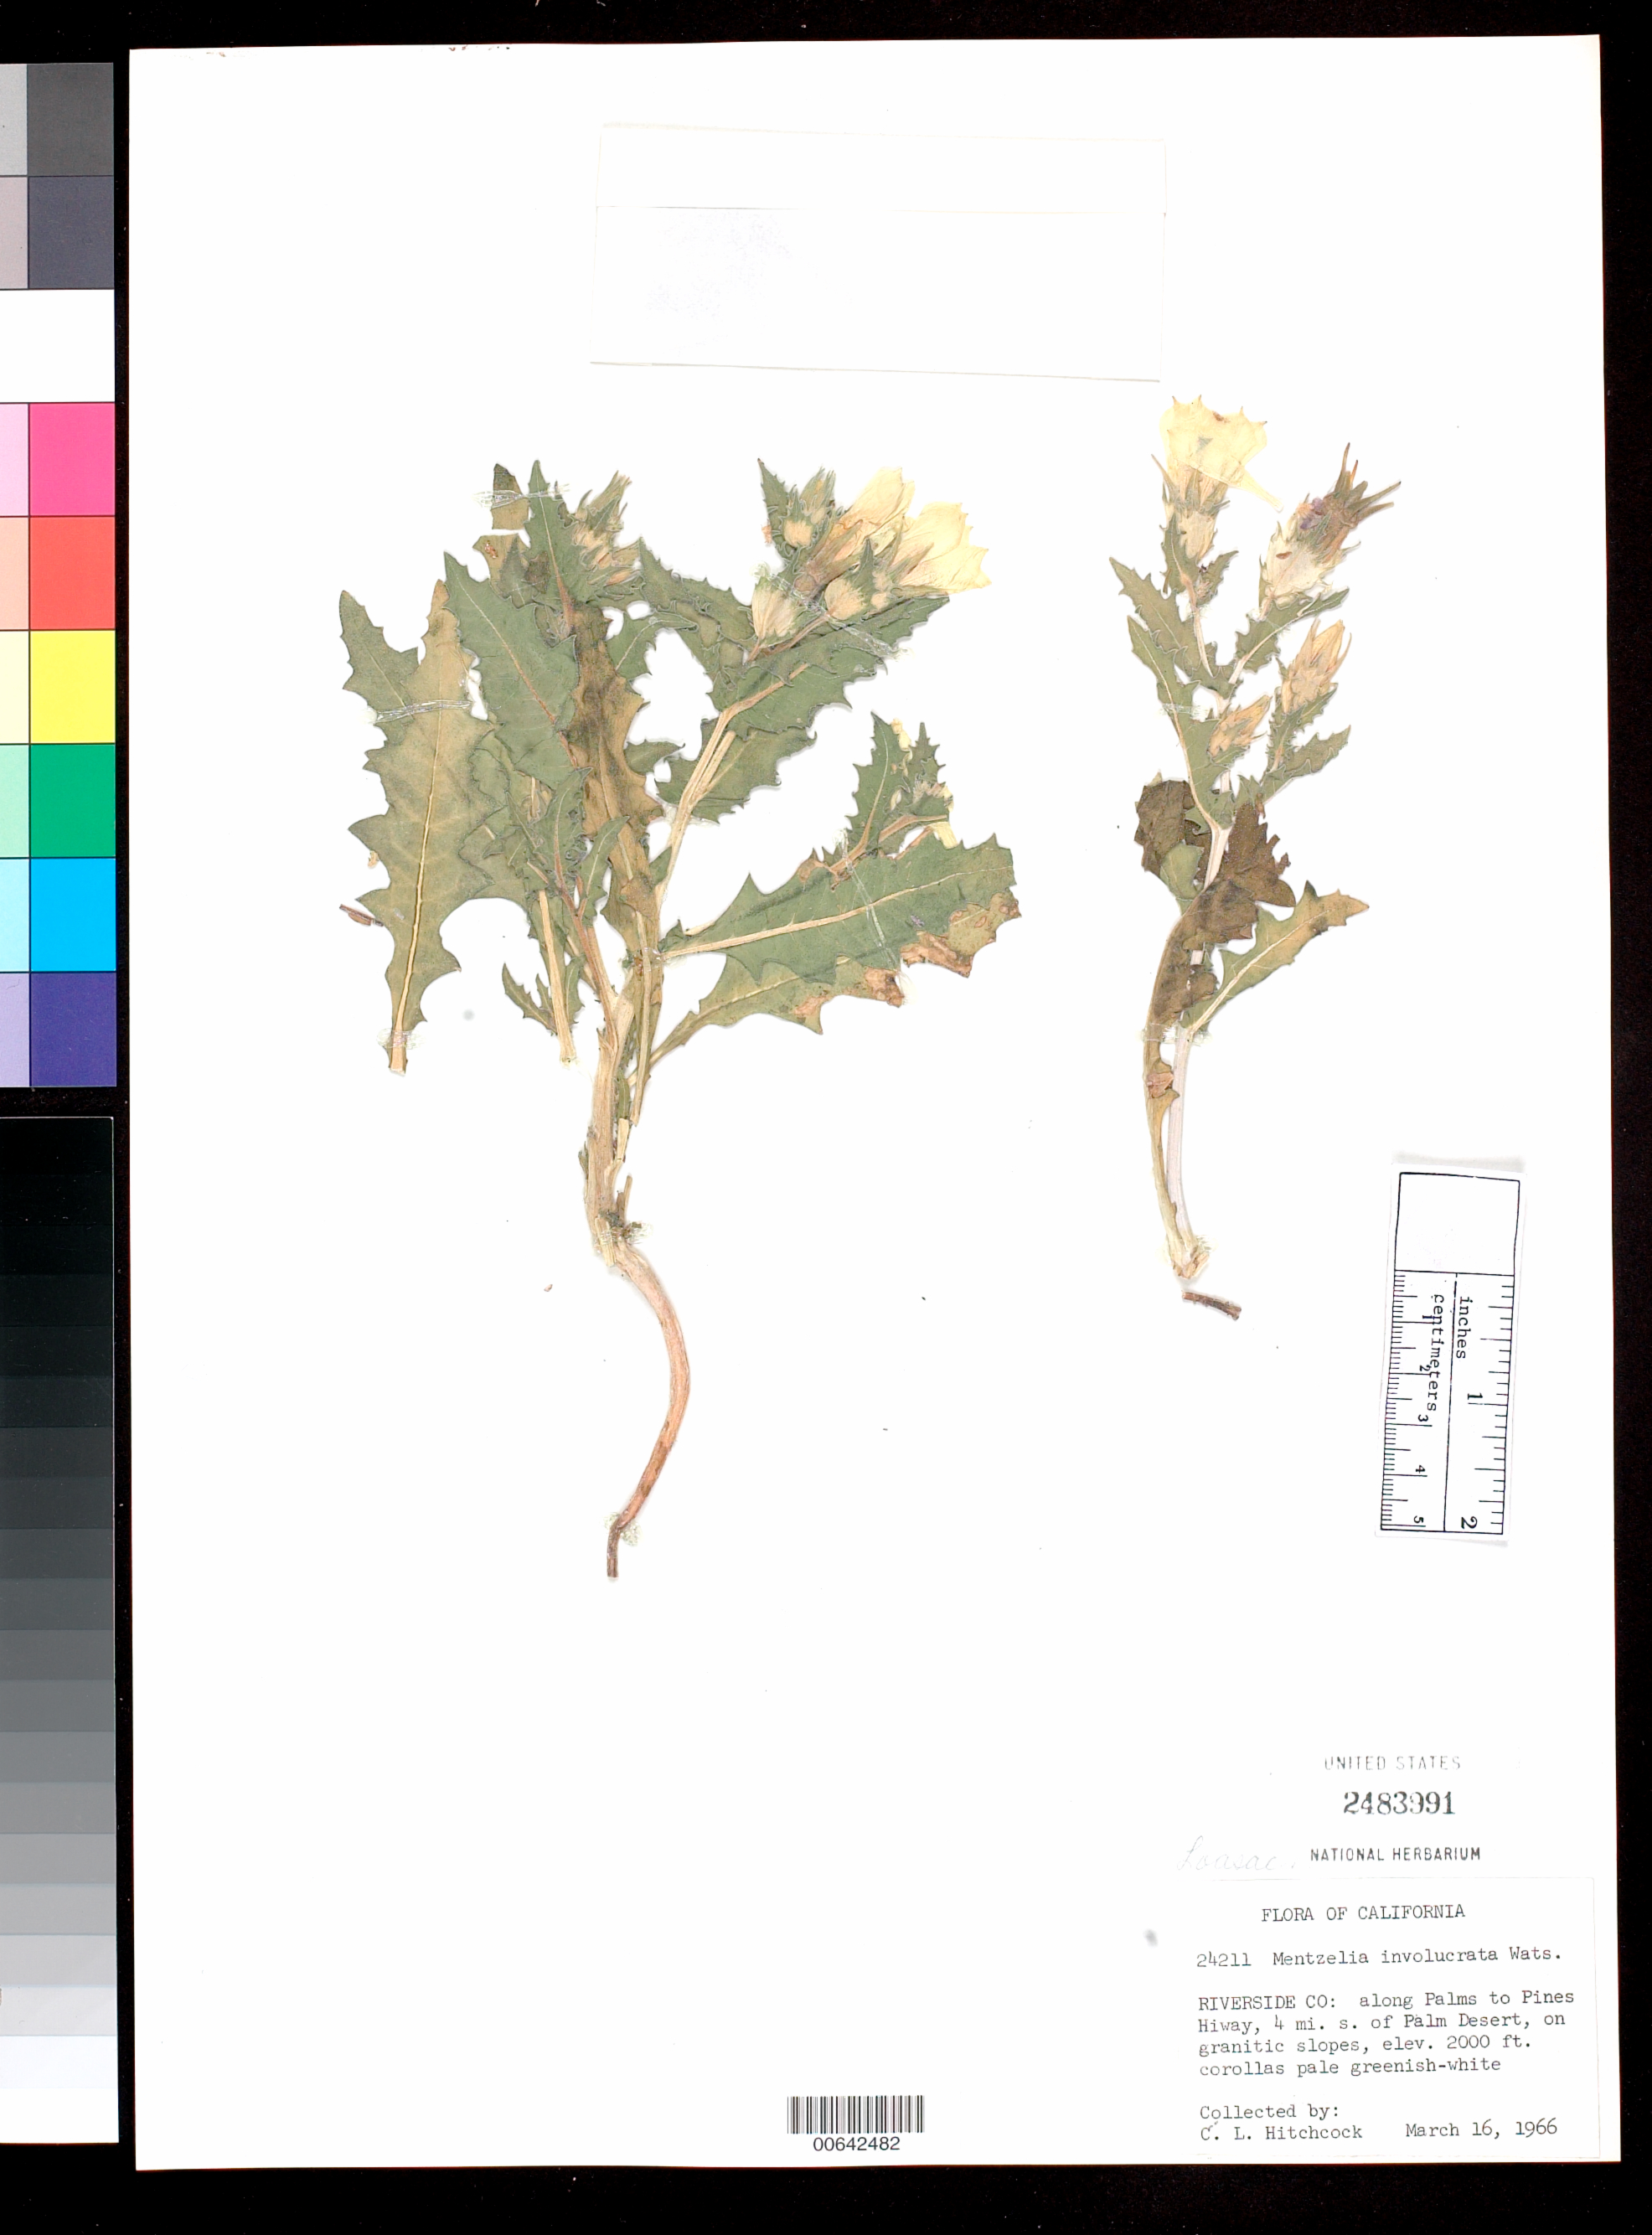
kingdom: Plantae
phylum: Tracheophyta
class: Magnoliopsida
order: Cornales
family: Loasaceae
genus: Mentzelia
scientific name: Mentzelia involucrata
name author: S. Watson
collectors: C. L. Hitchcock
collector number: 24211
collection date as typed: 16 Mar 1966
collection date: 1966-03-16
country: United States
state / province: California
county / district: Riverside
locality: Along Palms to Pines Hiway, 4 mi. s. of Palm Desert.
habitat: On granitic slopes.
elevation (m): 610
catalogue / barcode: US 2483991